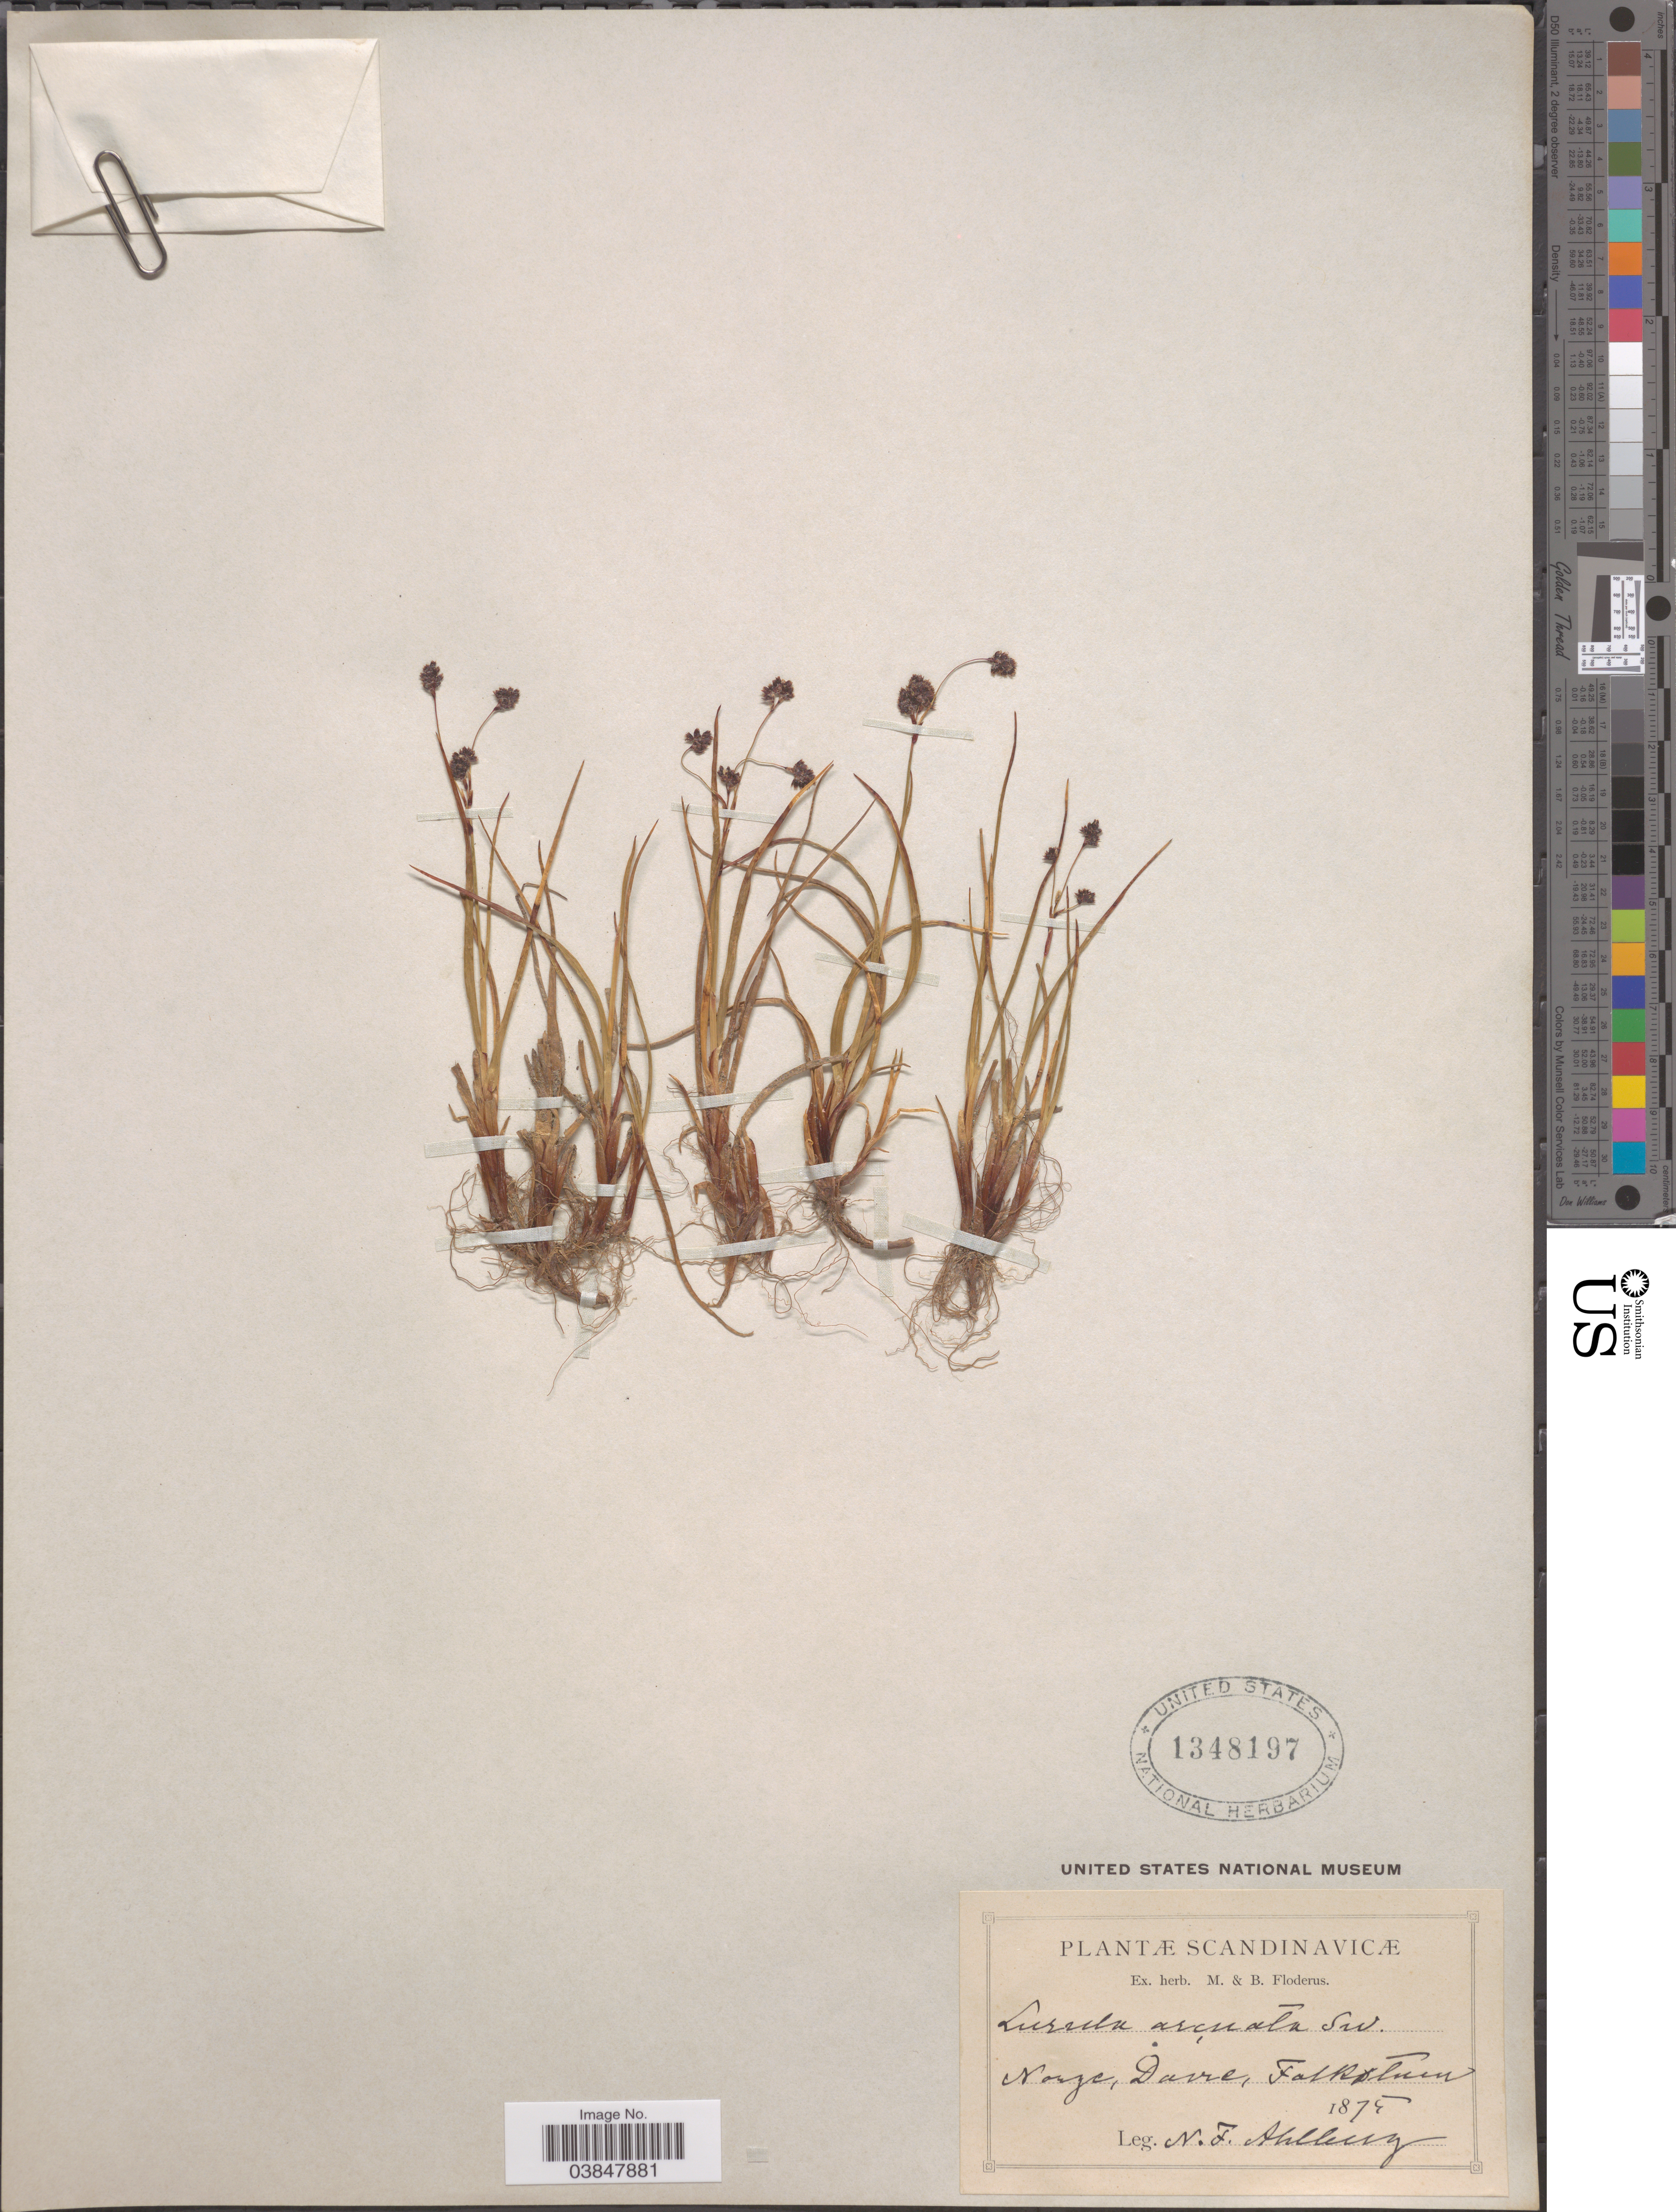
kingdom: Plantae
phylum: Tracheophyta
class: Liliopsida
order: Poales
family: Juncaceae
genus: Luzula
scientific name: Luzula confusa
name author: Lindeb.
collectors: N. Ahlberg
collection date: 1875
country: Norway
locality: Scandinavicæ. Norge, Davie, Falkstolen.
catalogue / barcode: US 1348197